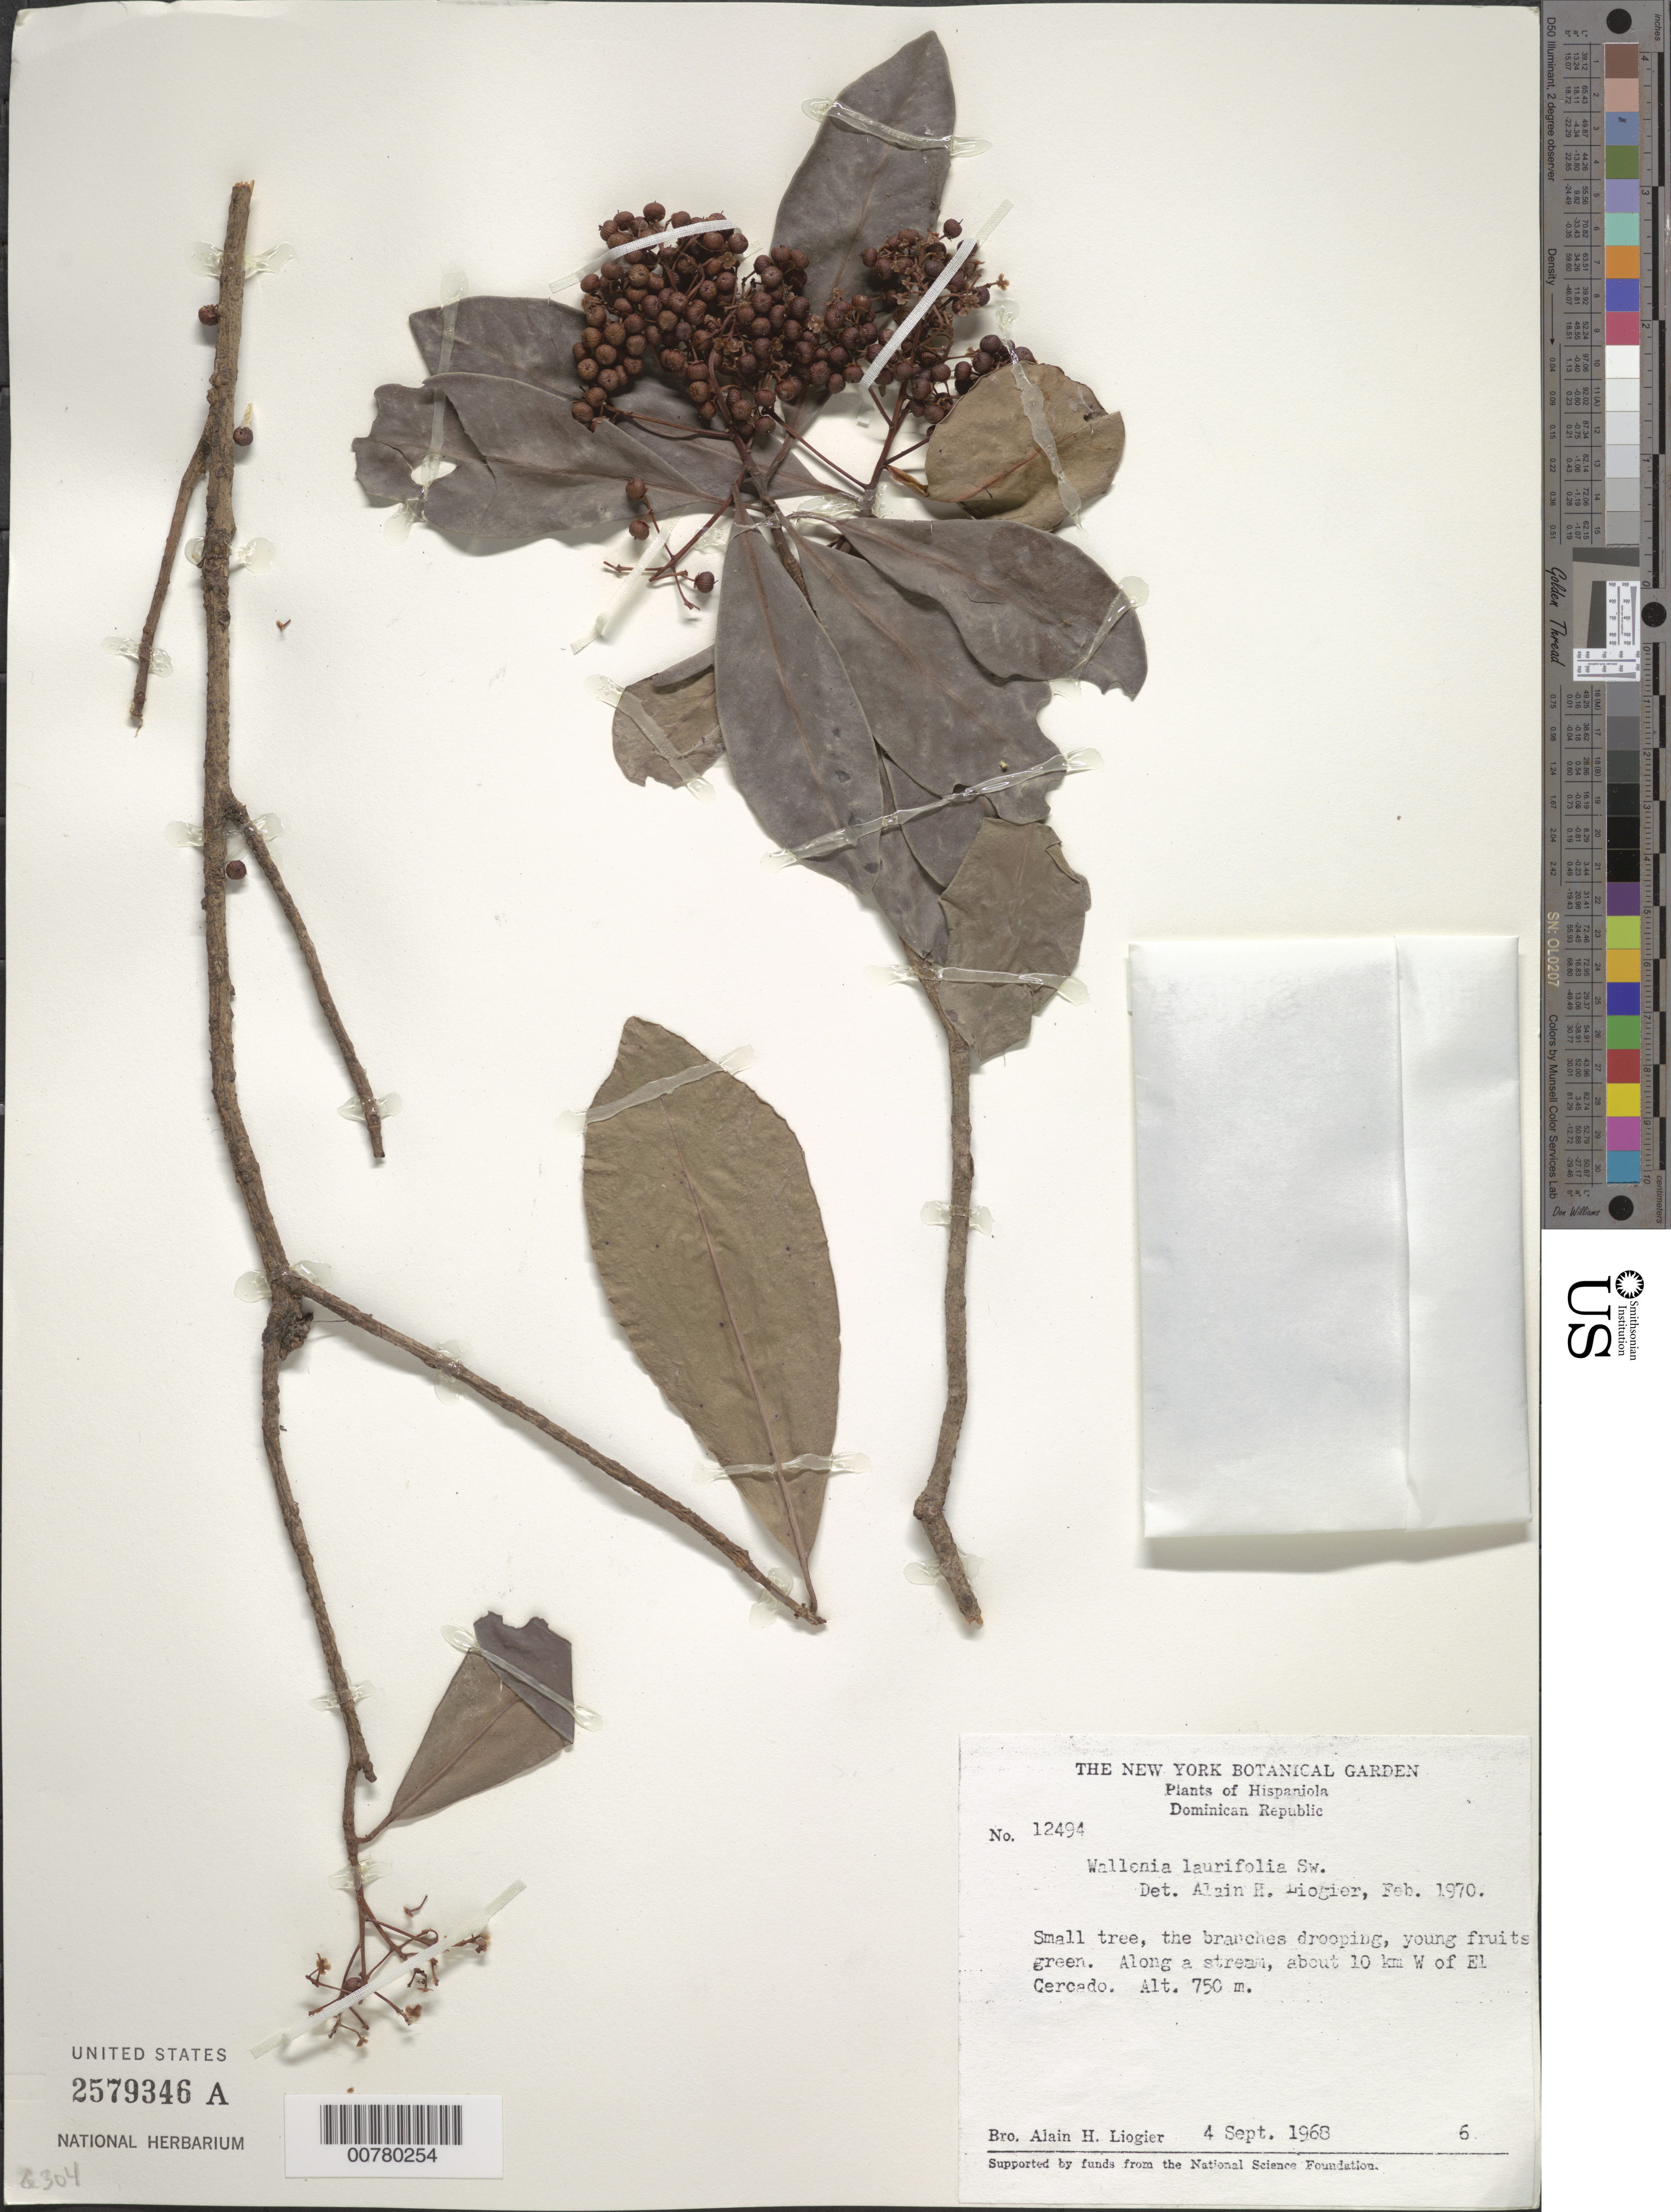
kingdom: Plantae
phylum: Tracheophyta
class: Magnoliopsida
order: Ericales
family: Primulaceae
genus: Wallenia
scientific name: Wallenia laurifolia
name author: Sw.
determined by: Liogier, Alain H.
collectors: A. H. Liogier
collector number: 12494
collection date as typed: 04 Sep 1968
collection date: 1968-09-04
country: Dominican Republic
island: Hispaniola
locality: About 10 km W of El Cercado.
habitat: Along a stream.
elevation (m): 750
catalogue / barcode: US 2579346A